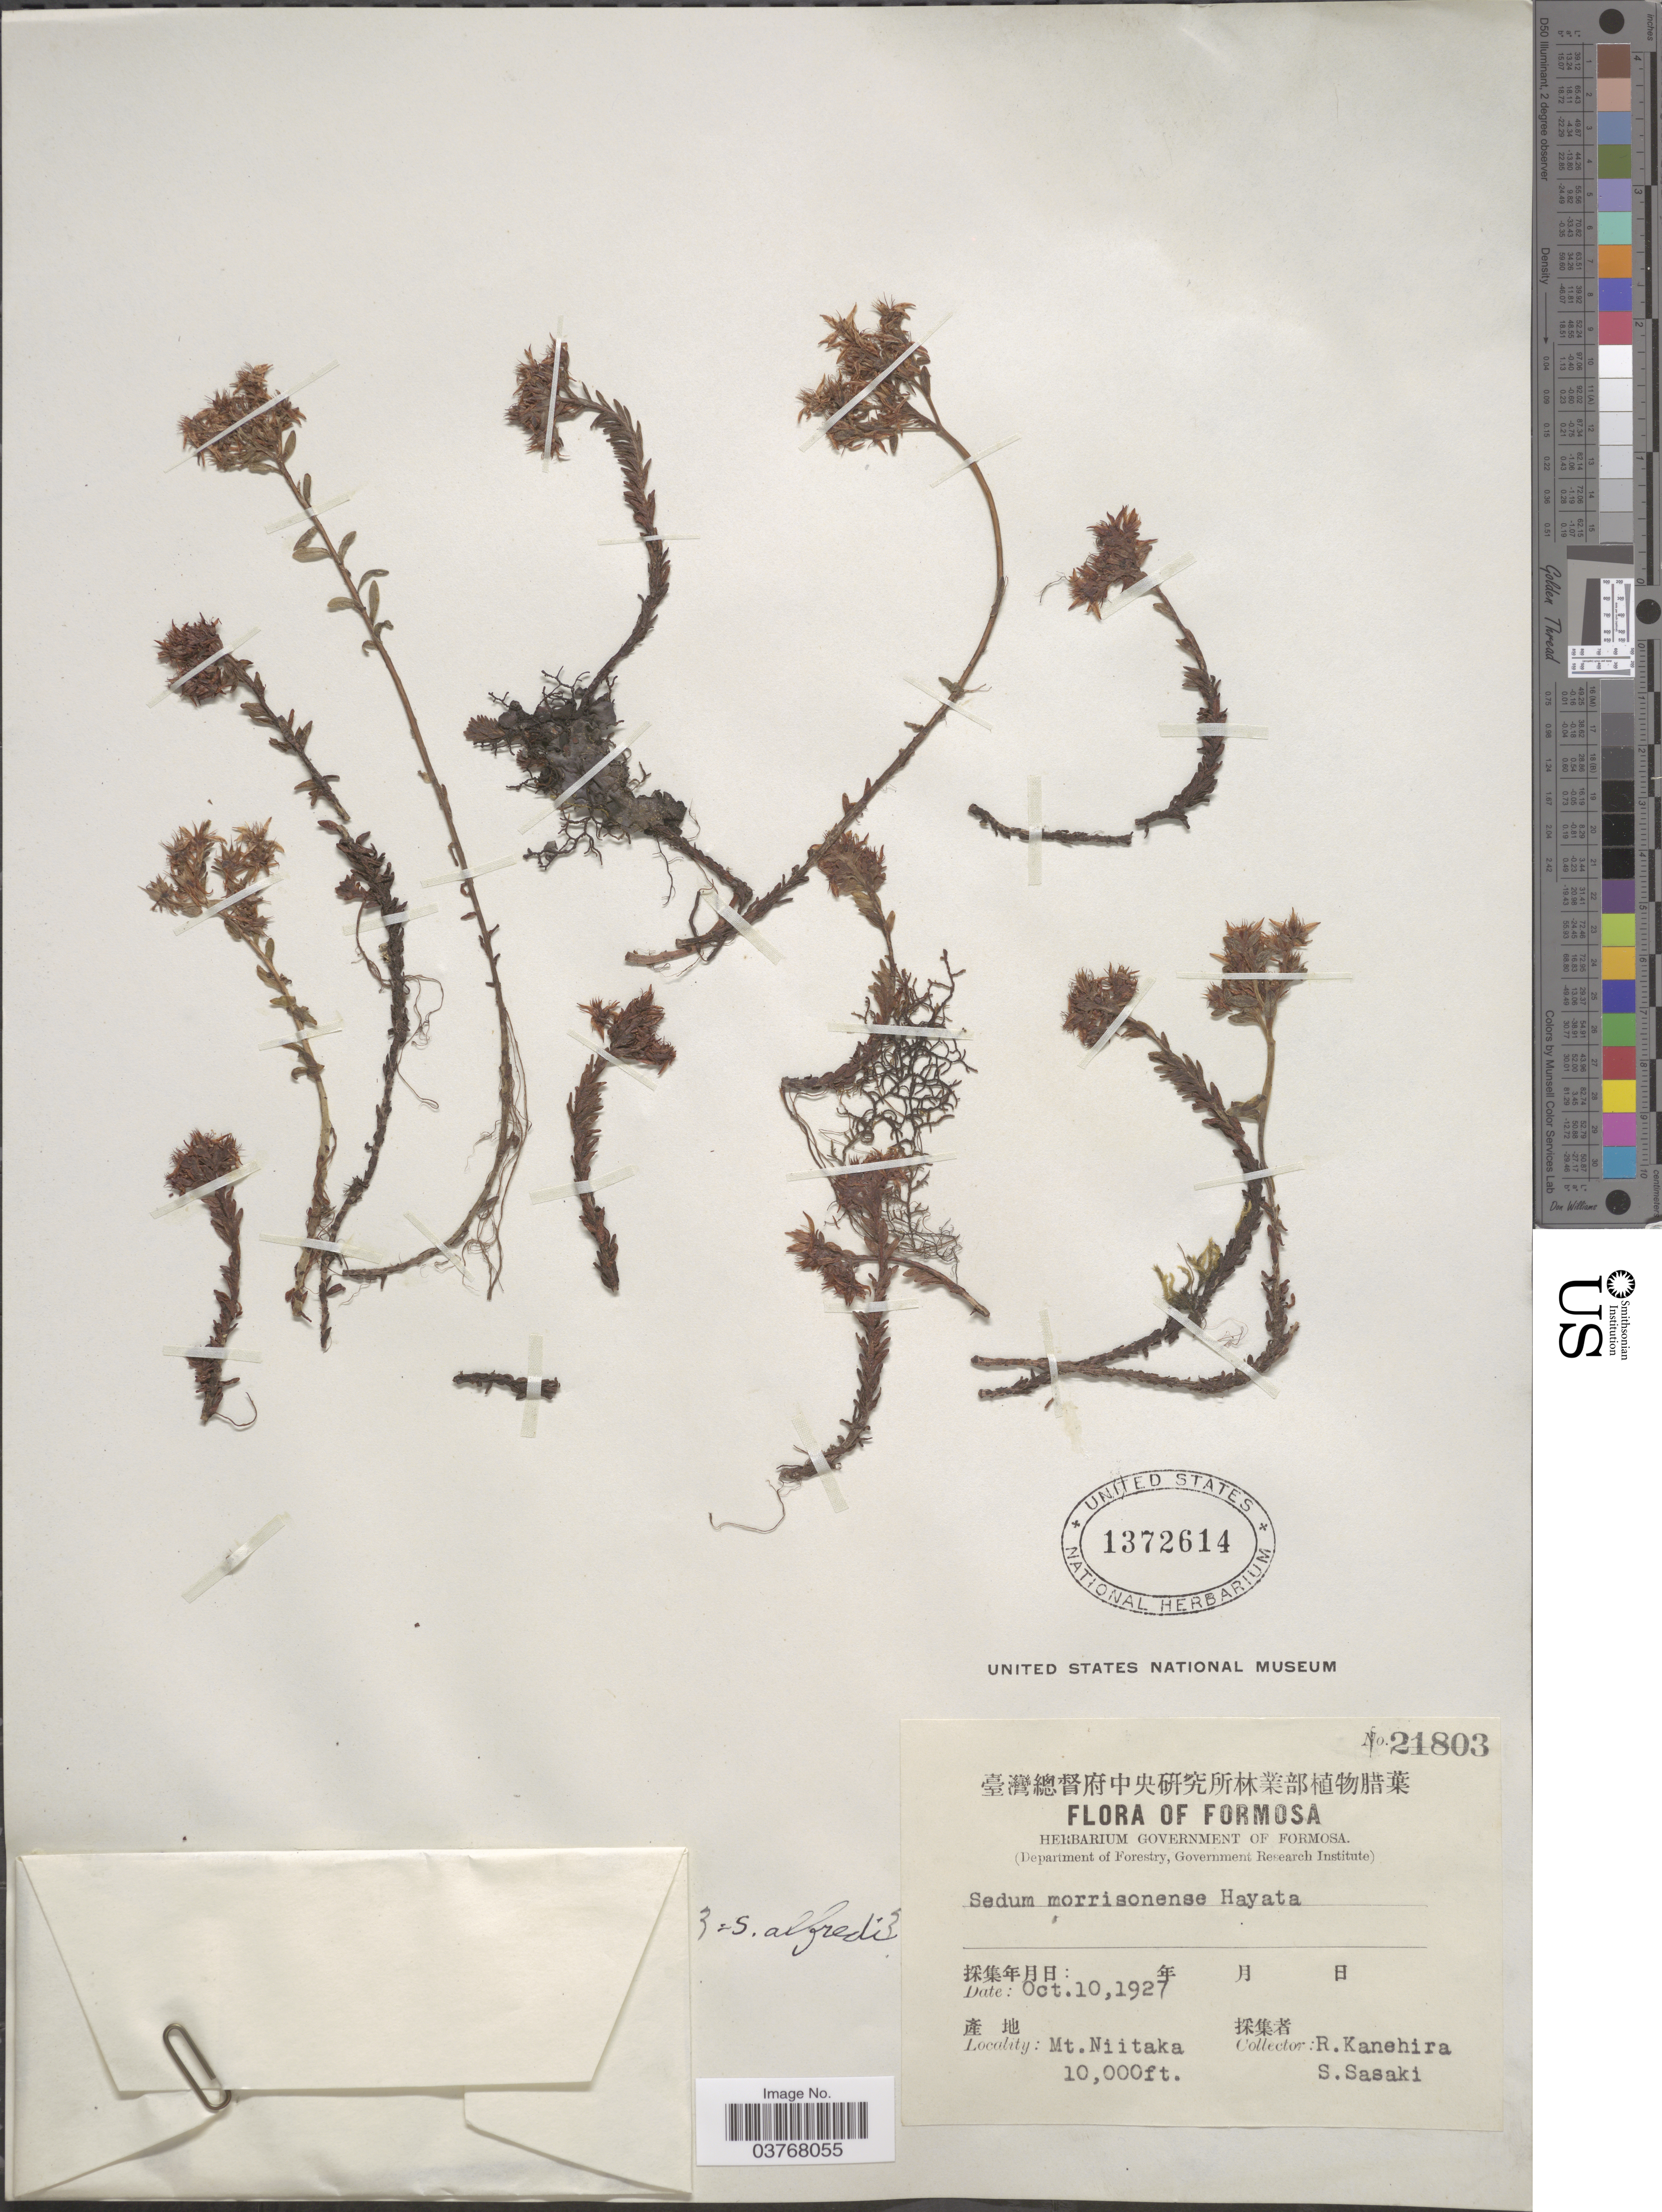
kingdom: Plantae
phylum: Tracheophyta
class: Magnoliopsida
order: Saxifragales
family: Crassulaceae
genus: Sedum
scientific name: Sedum alfredi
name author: Hance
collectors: R. Kanehira & S. Sasaki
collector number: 21803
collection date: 1927-10-10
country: Taiwan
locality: Formosa. Mt. Niitaka.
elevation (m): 3048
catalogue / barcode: US 1372614